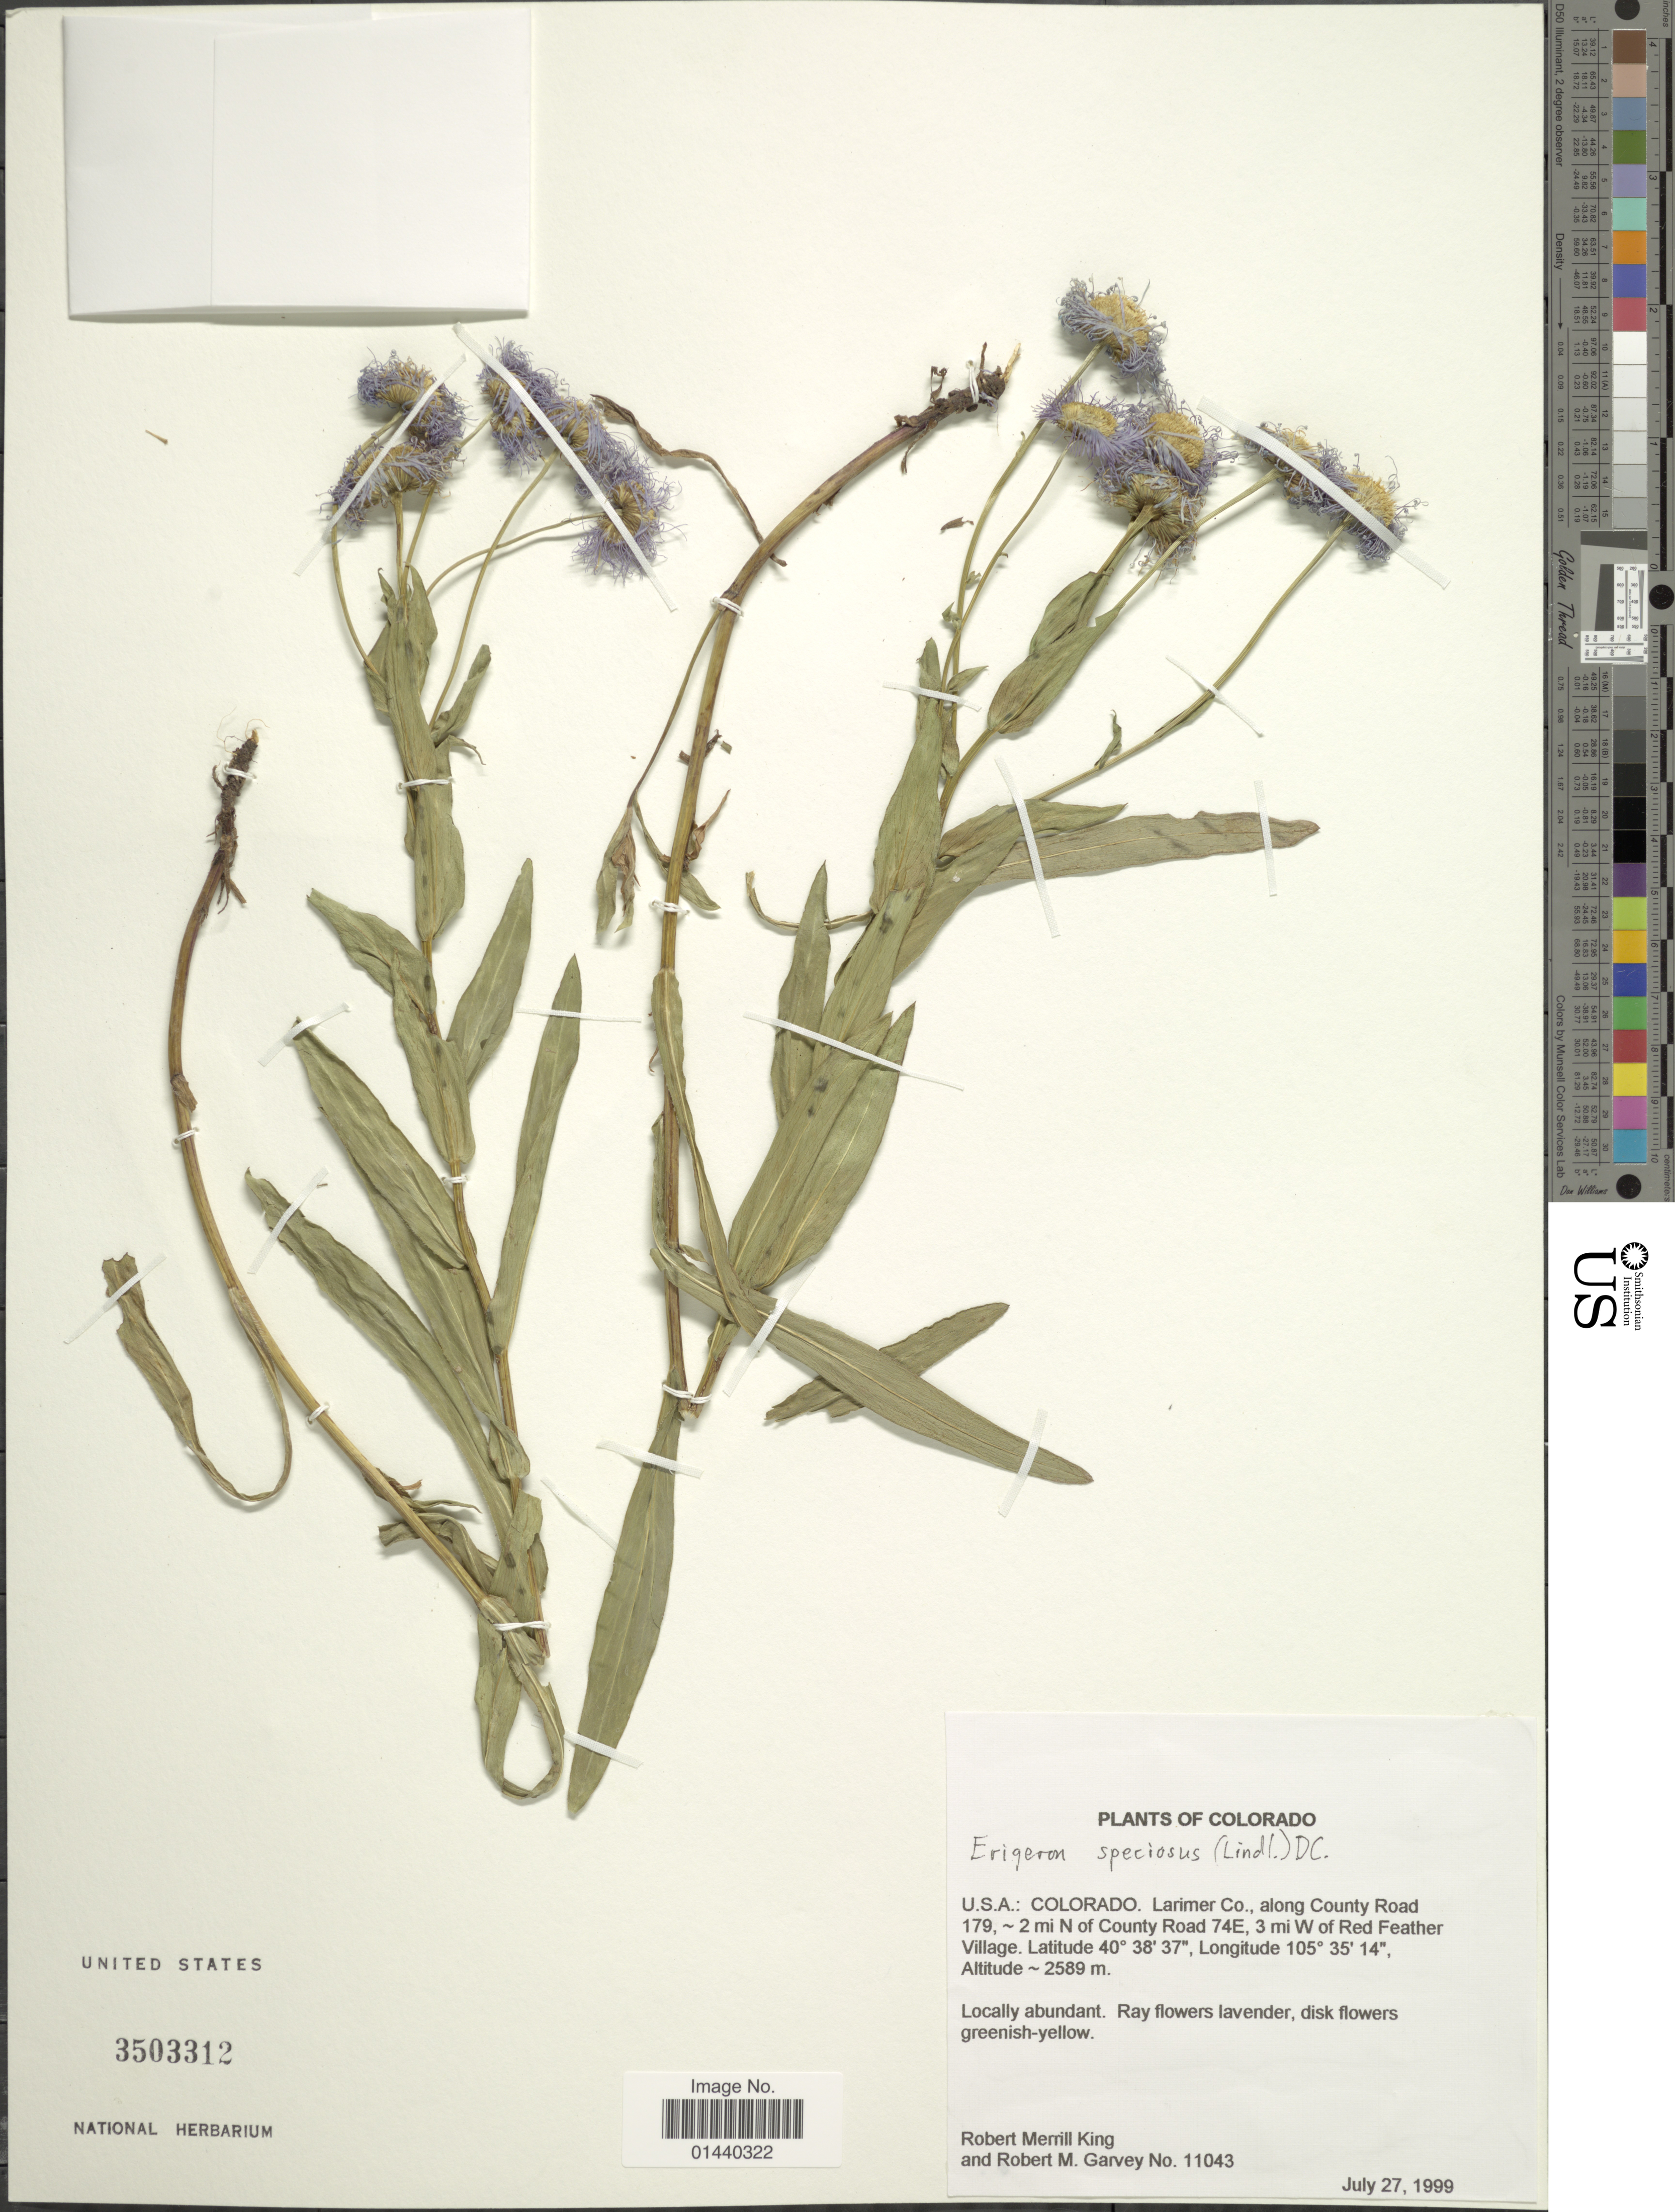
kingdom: Plantae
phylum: Tracheophyta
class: Magnoliopsida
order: Asterales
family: Asteraceae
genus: Erigeron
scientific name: Erigeron speciosus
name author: (Lindl.) DC.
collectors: R. M. King & R. Garvey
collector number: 11043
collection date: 1999-07-27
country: United States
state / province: Colorado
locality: U.S.A. Larimer Co., along County Road 179, - 2 mi N of County Road 74E, 3 mi W of Red Feather Village.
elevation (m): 2589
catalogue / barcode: US 3503312